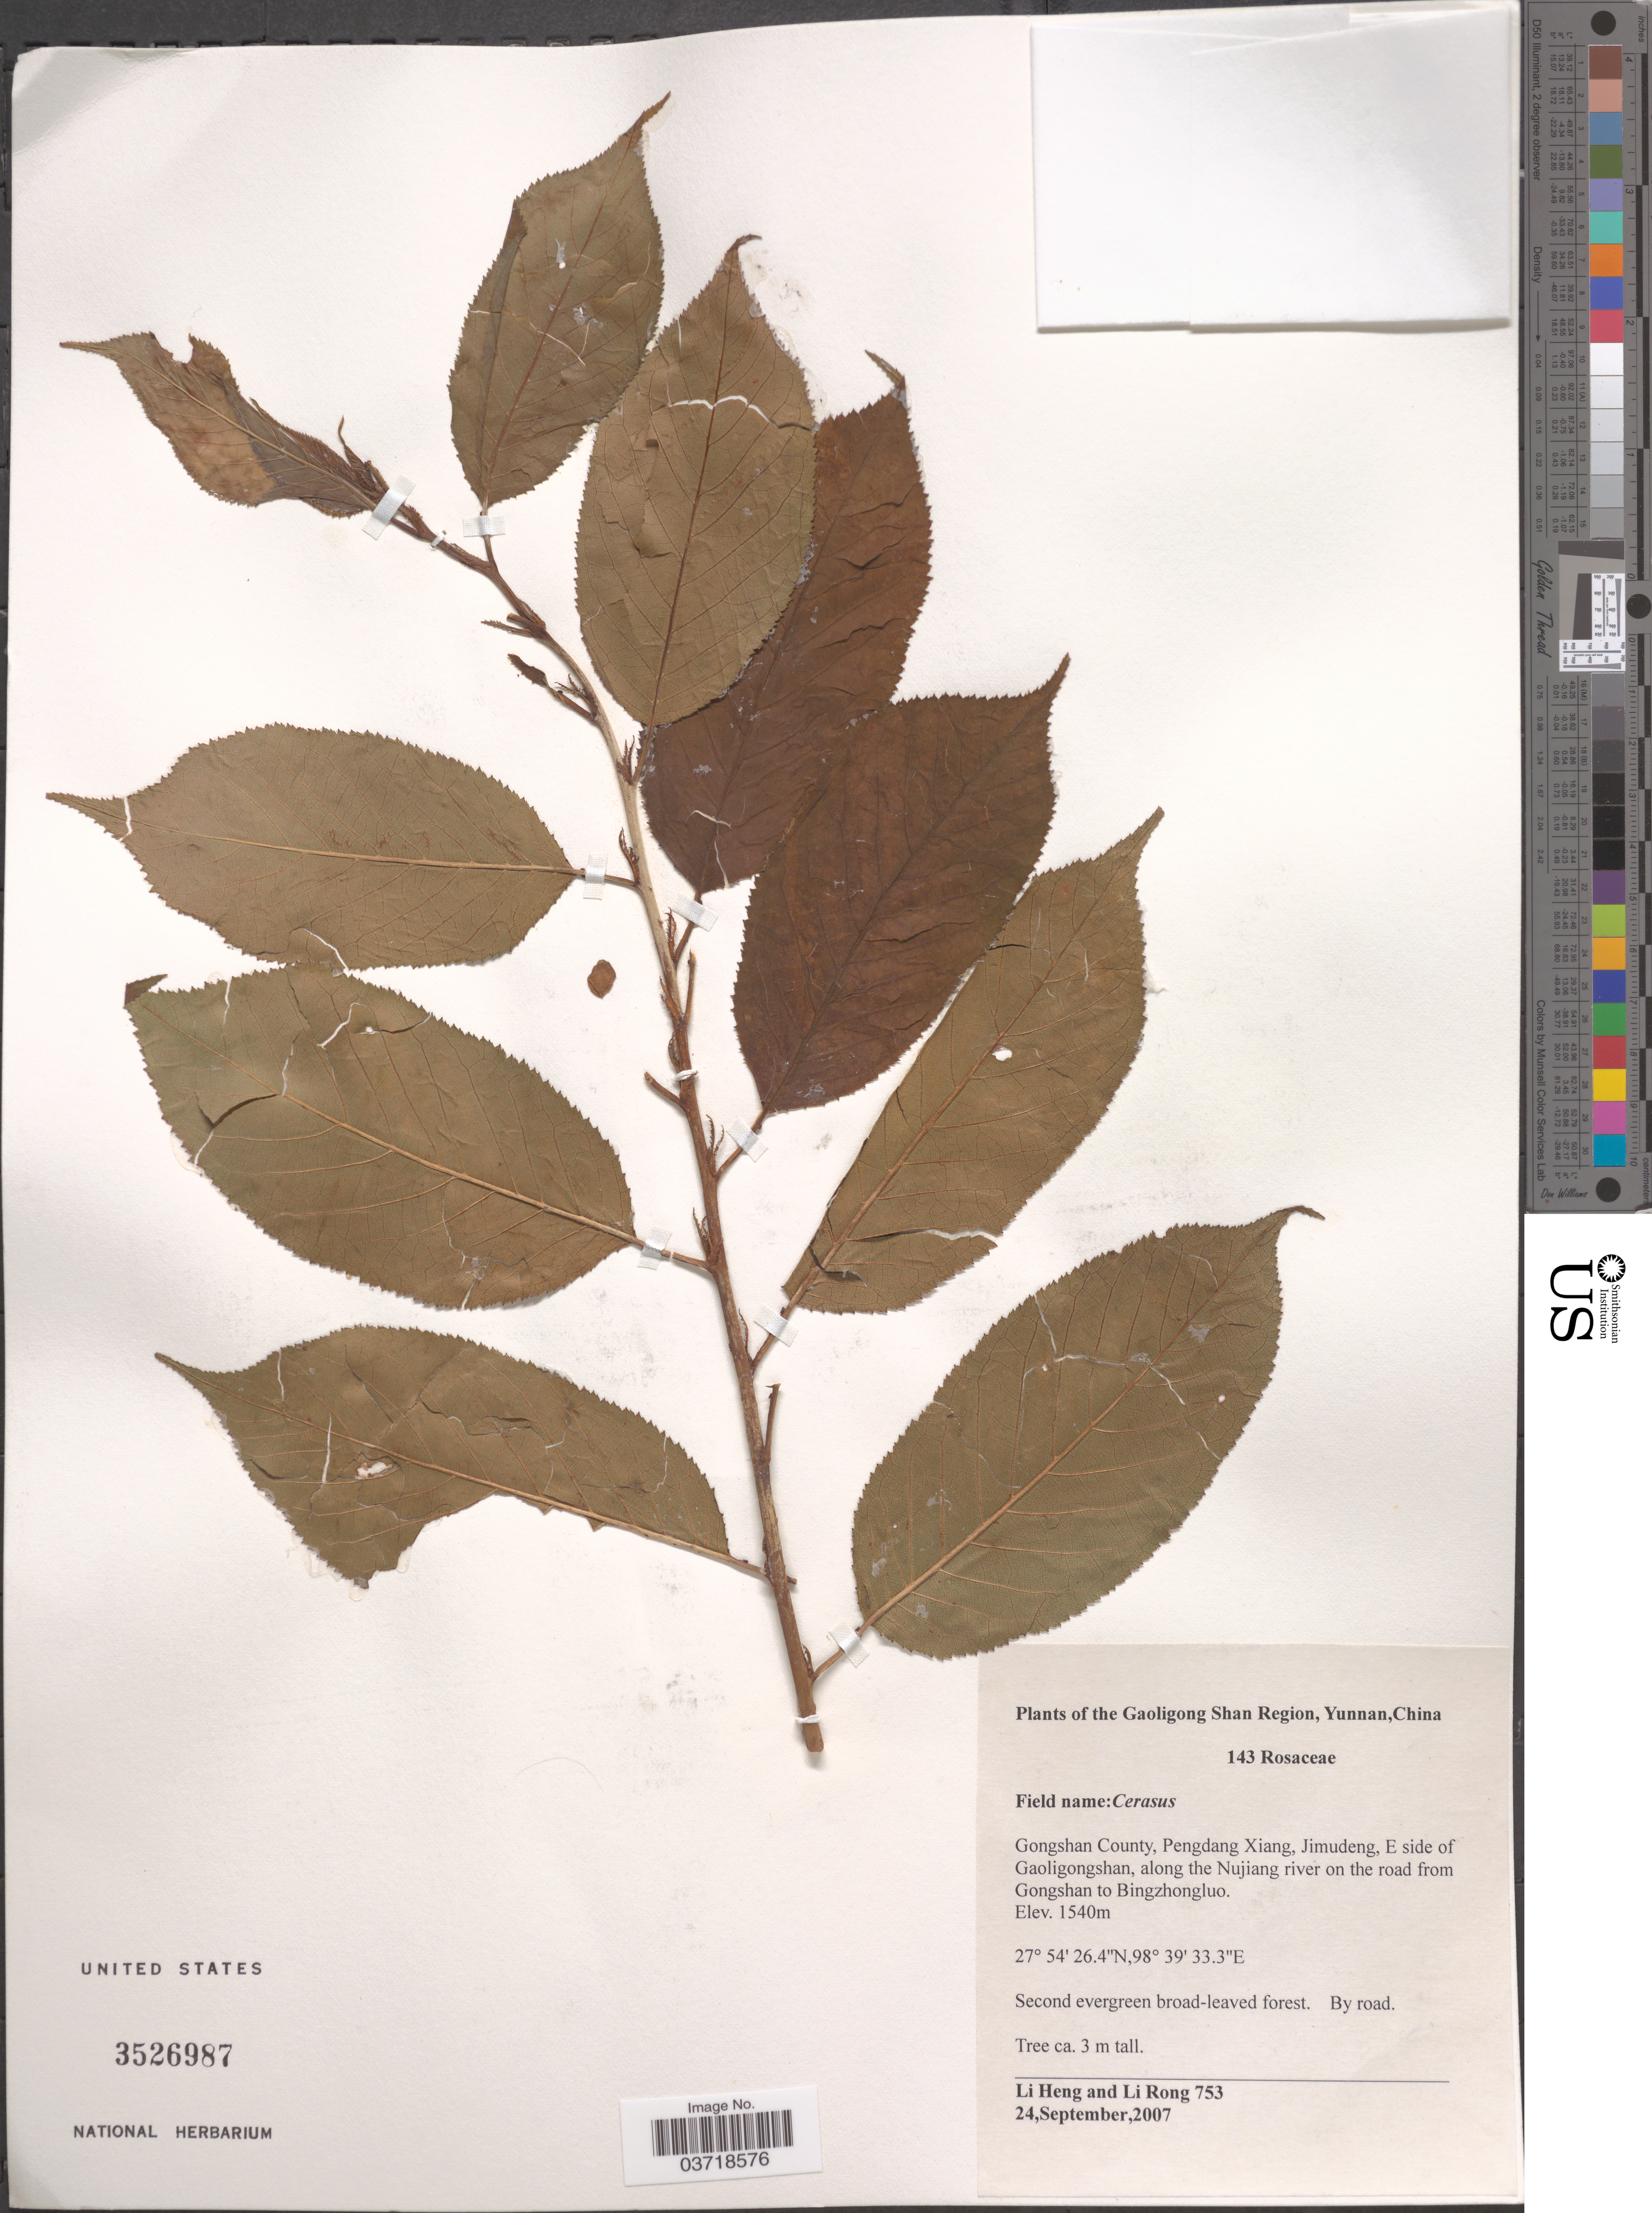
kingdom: Plantae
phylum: Tracheophyta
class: Magnoliopsida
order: Rosales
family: Rosaceae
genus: Prunus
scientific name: Prunus sp.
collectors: L. Heng & R. Li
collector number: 753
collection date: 2007-09-24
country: China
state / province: Yunnan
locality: The Gaoligong Shan Region. Gongshan County, Pengdang Xiang, Jimudeng, E side of Gaoligongshan, along the Nujiang river on the road from Gongshan to Bingzhongluo.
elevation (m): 1540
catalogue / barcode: US 3526987